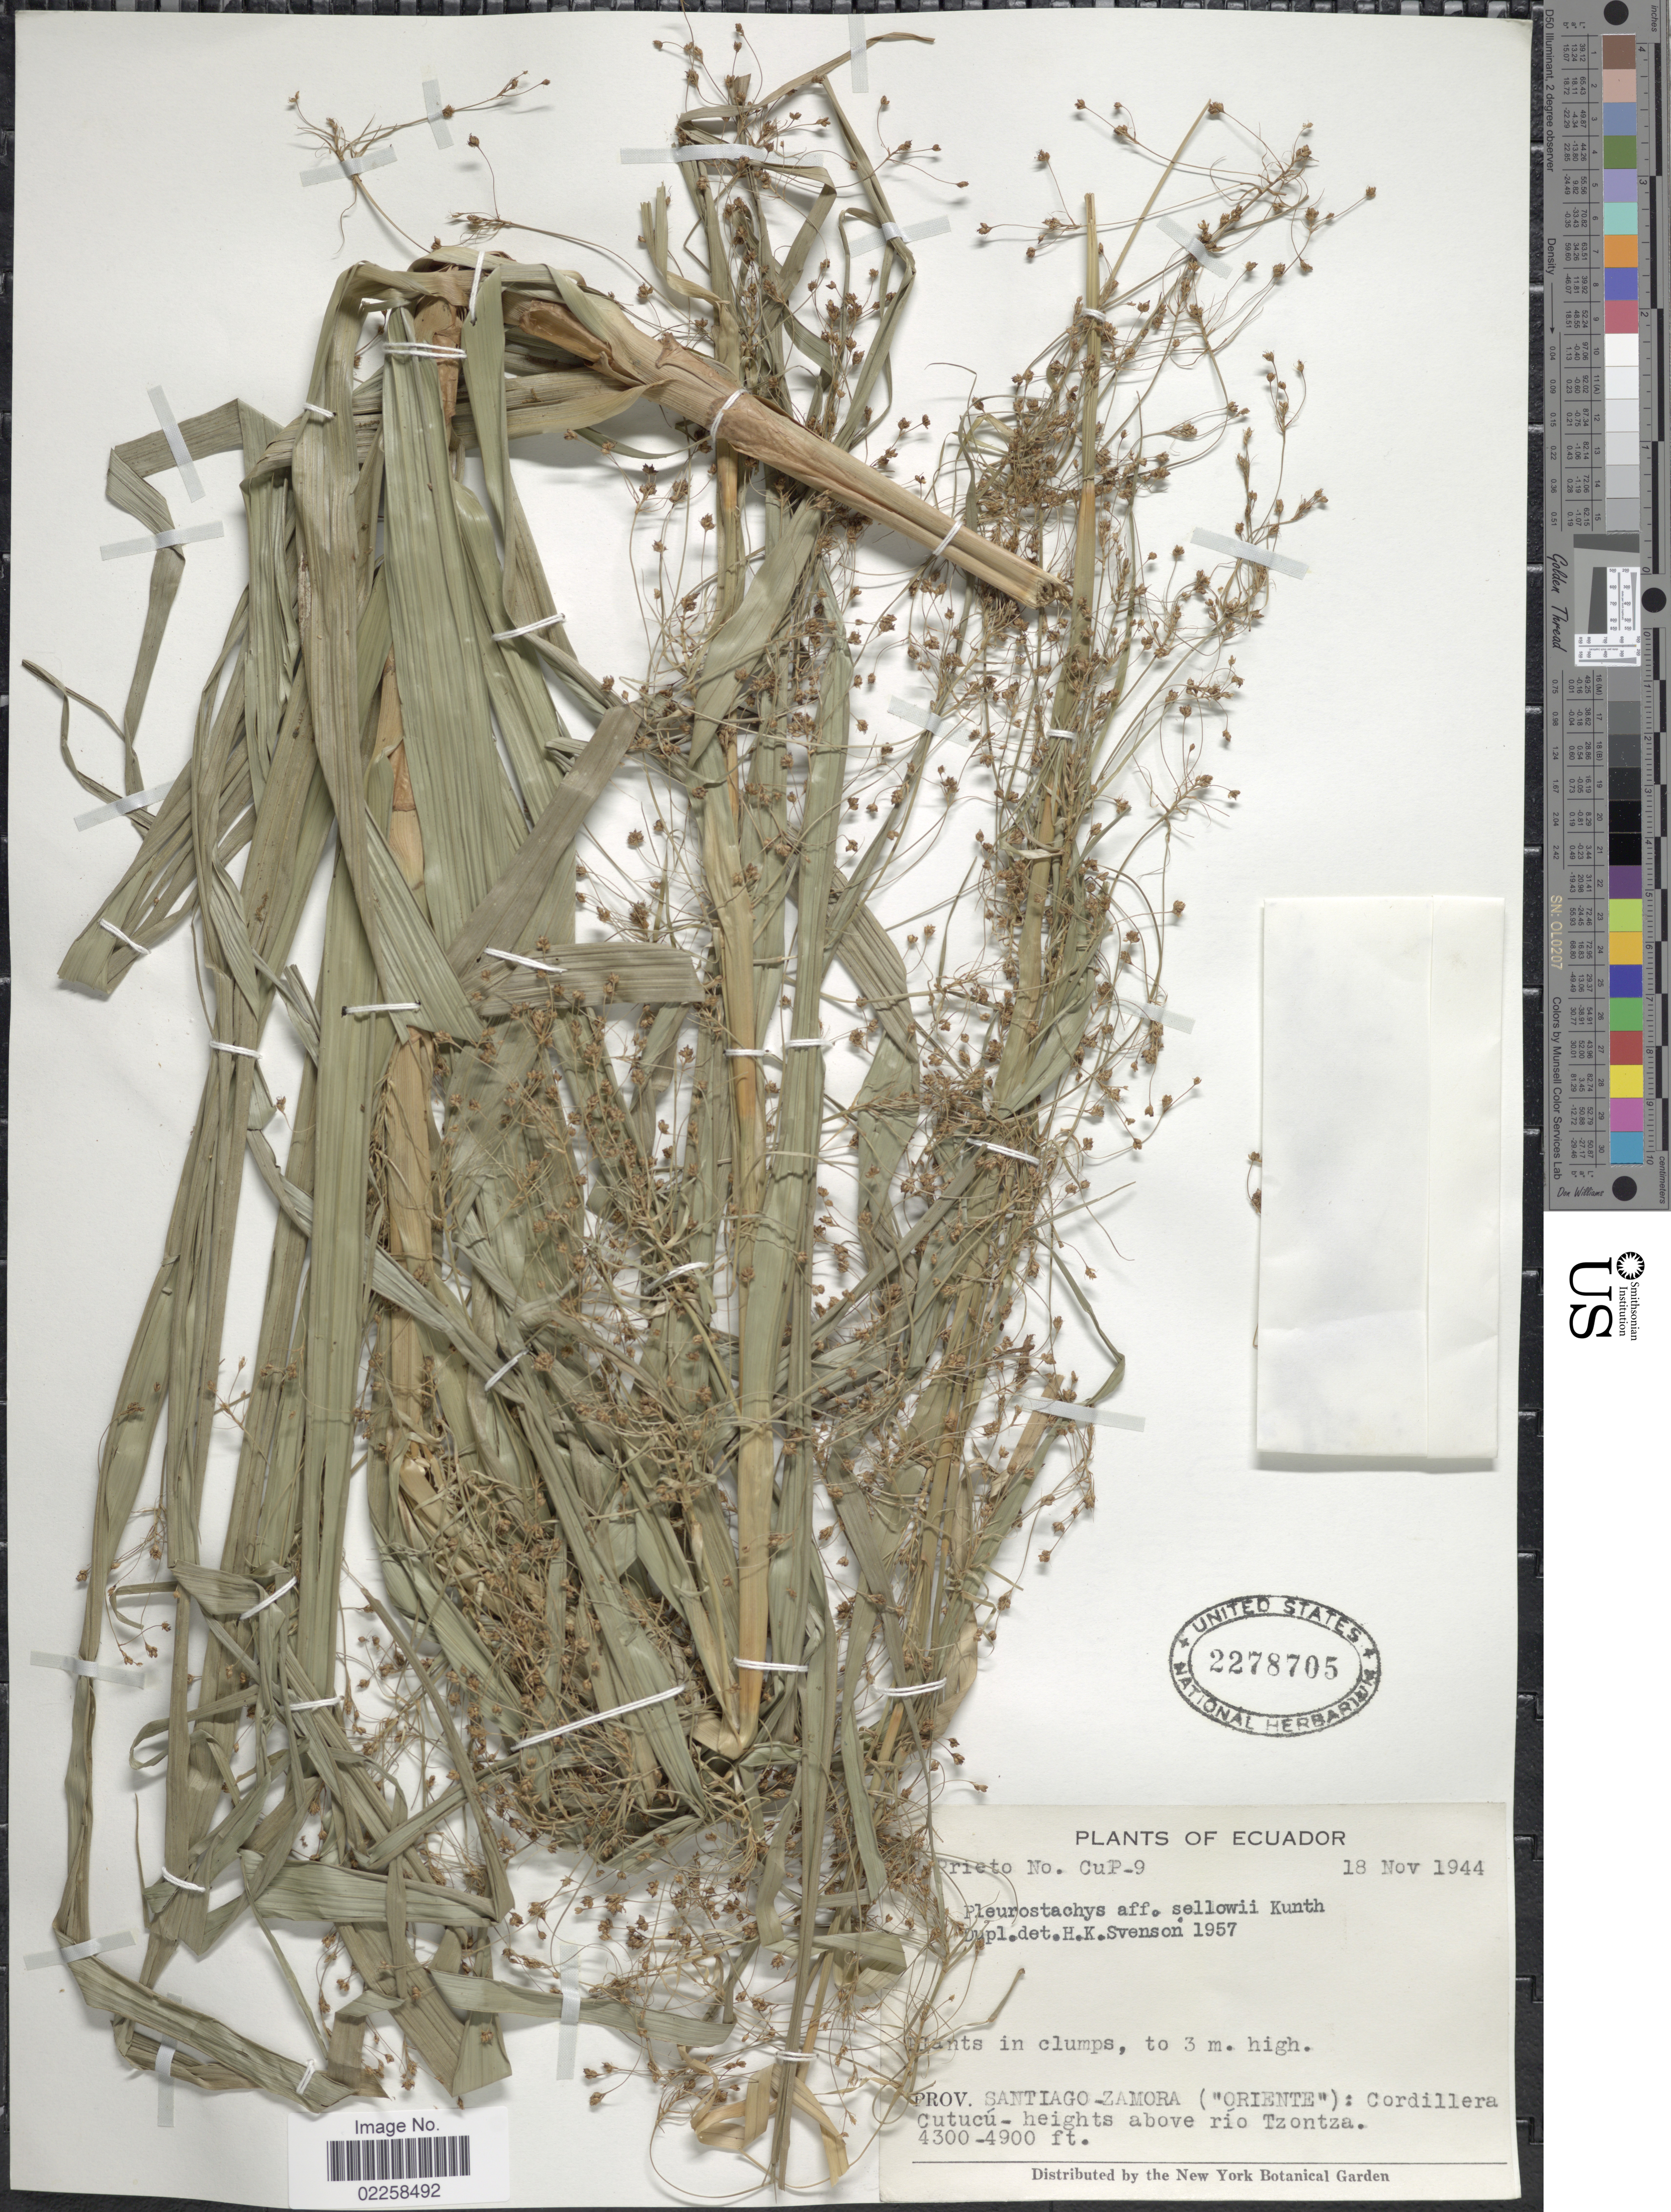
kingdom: Plantae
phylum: Tracheophyta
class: Liliopsida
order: Poales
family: Cyperaceae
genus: Rhynchospora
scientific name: Rhynchospora orbigniana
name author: (Brongn.) L.B. Sm.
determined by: Strong, Mark T., (BOT), Smithsonian Institution - National Museum of Natural History (UNITED STATES)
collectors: F. Prieto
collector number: CuP-9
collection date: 1944-11-18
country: Ecuador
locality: Prov. Santiago-Zamora (Oriente): Cordillera Cutucú - heights above río Tzontza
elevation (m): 1311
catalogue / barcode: US 2278705